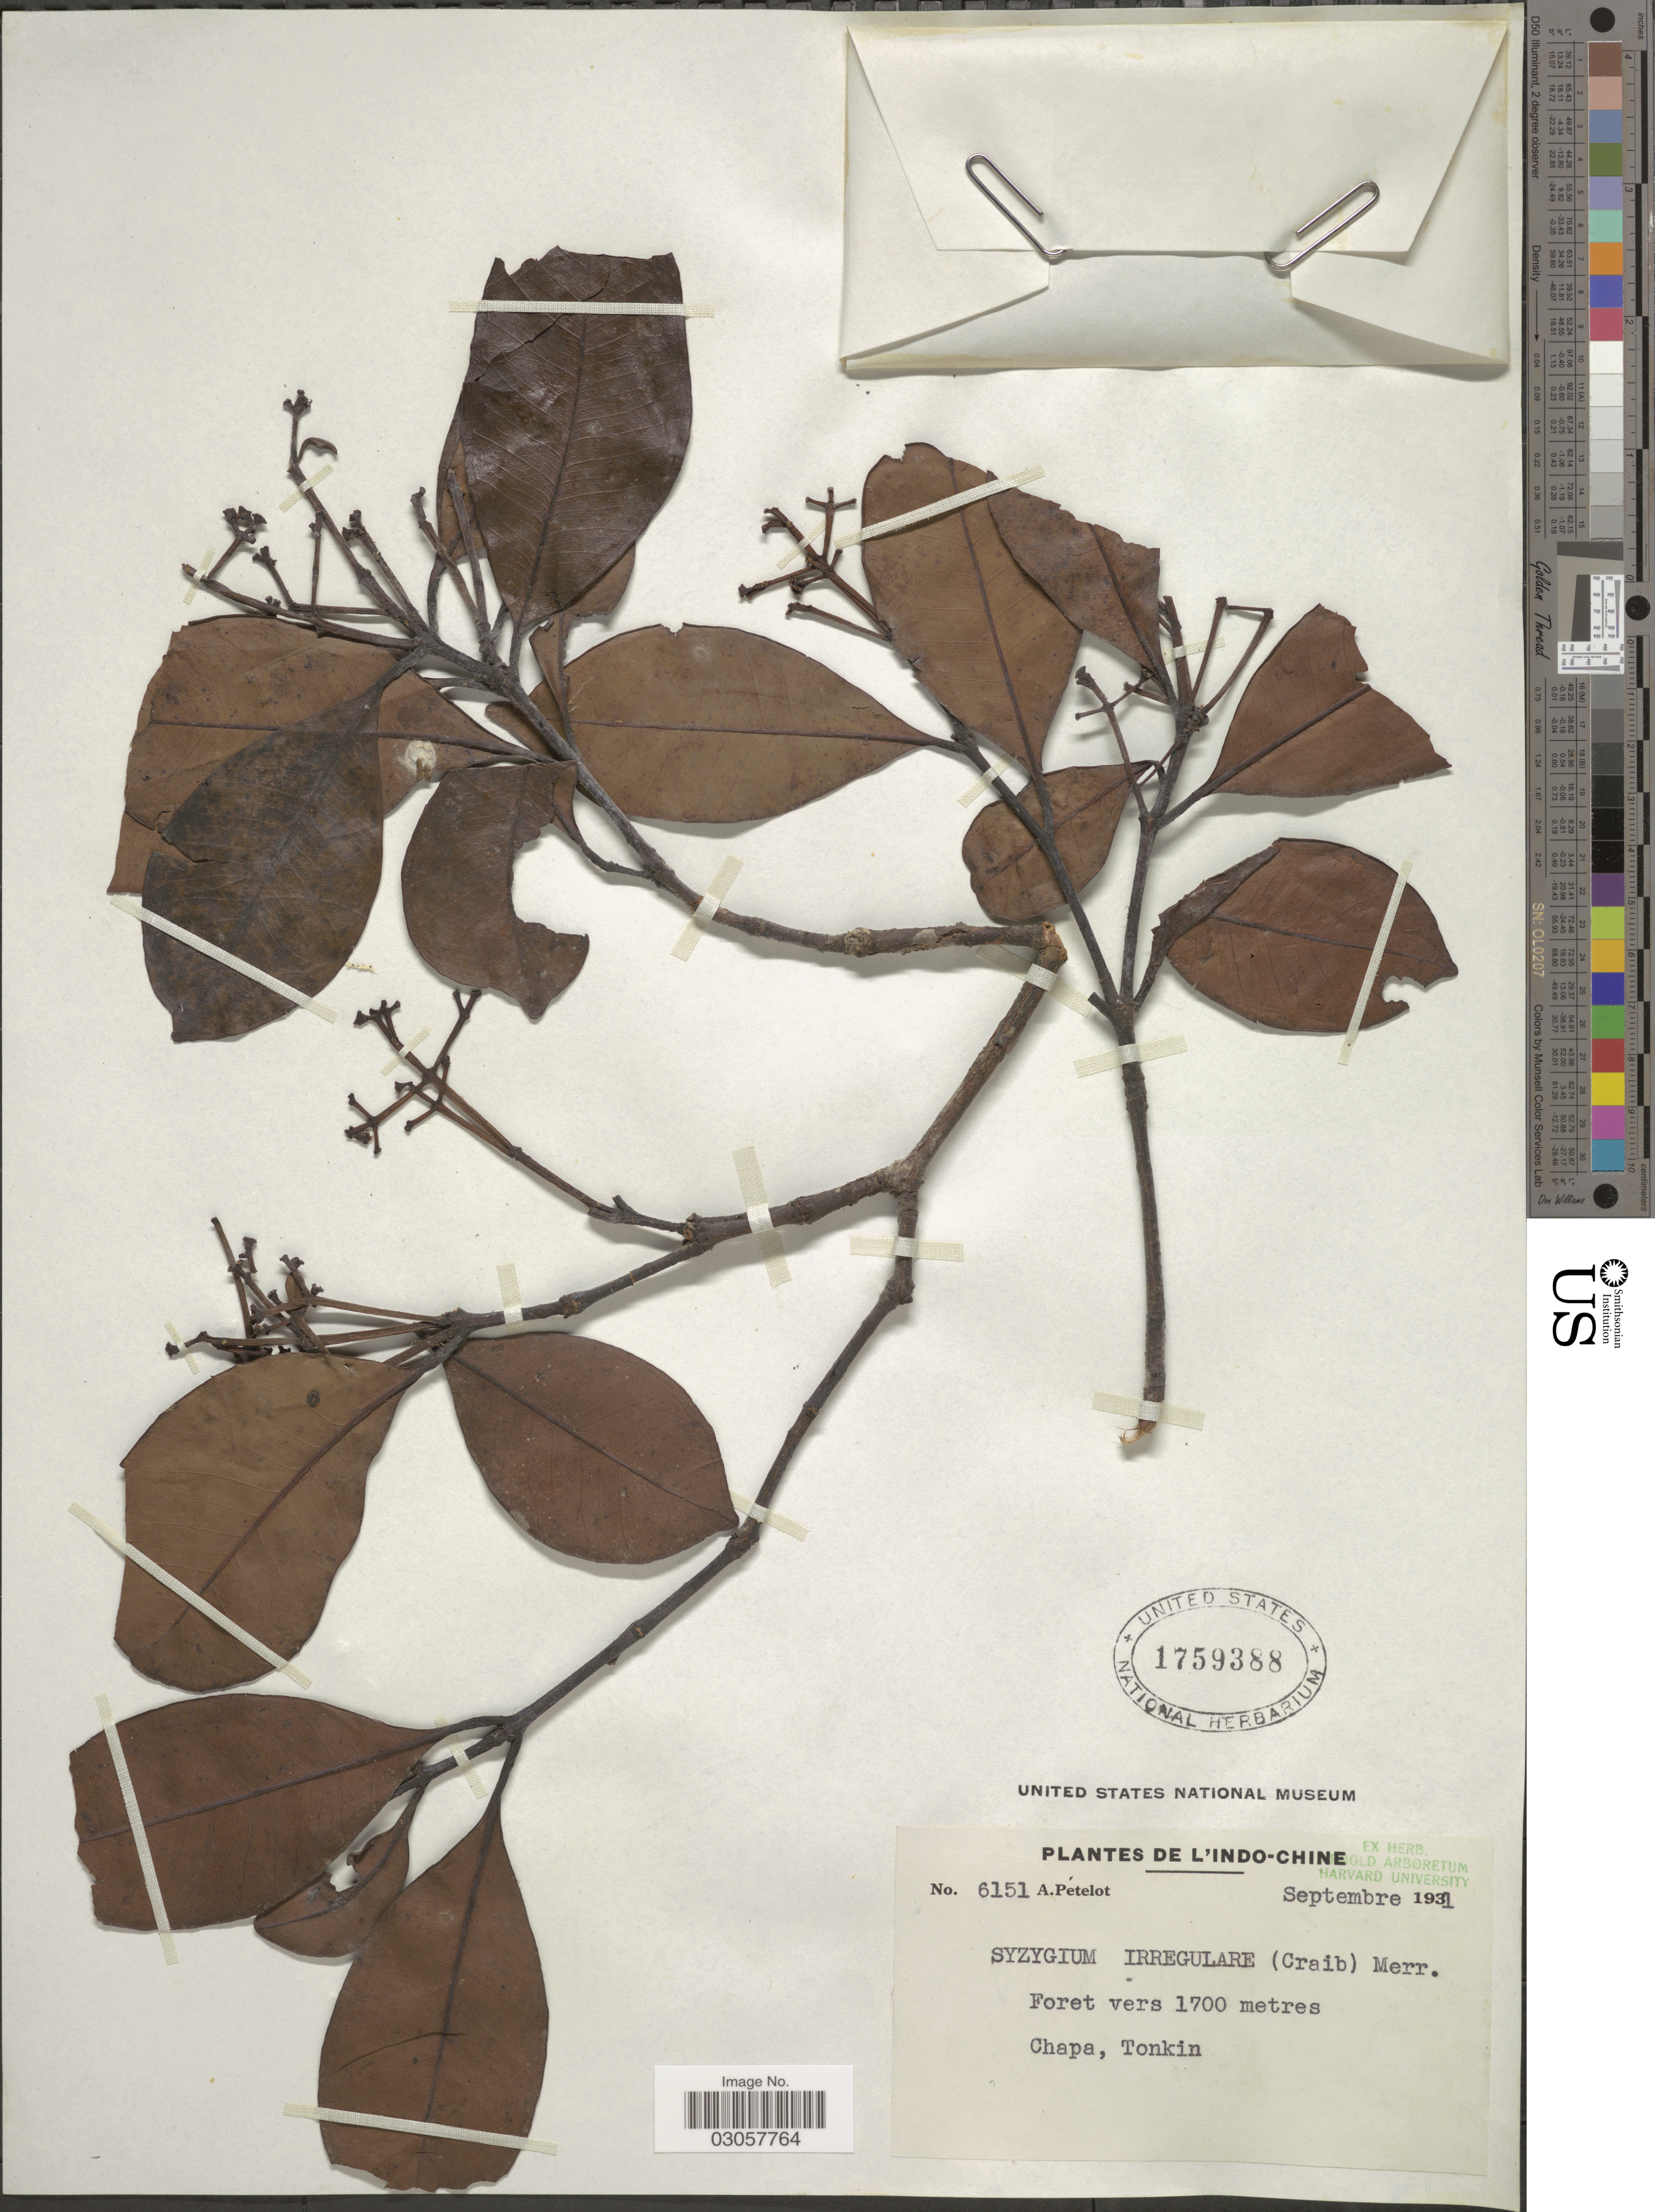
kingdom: Plantae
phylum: Tracheophyta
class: Magnoliopsida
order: Myrtales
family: Myrtaceae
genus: Syzygium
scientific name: Syzygium irregulare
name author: (Craib) Merr. & L.M. Perry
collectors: A. Petelot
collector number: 6151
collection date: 1931-09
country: Vietnam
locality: L'Indo-Chine. Chapa, Tonkin.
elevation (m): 1700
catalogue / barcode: US 1759388